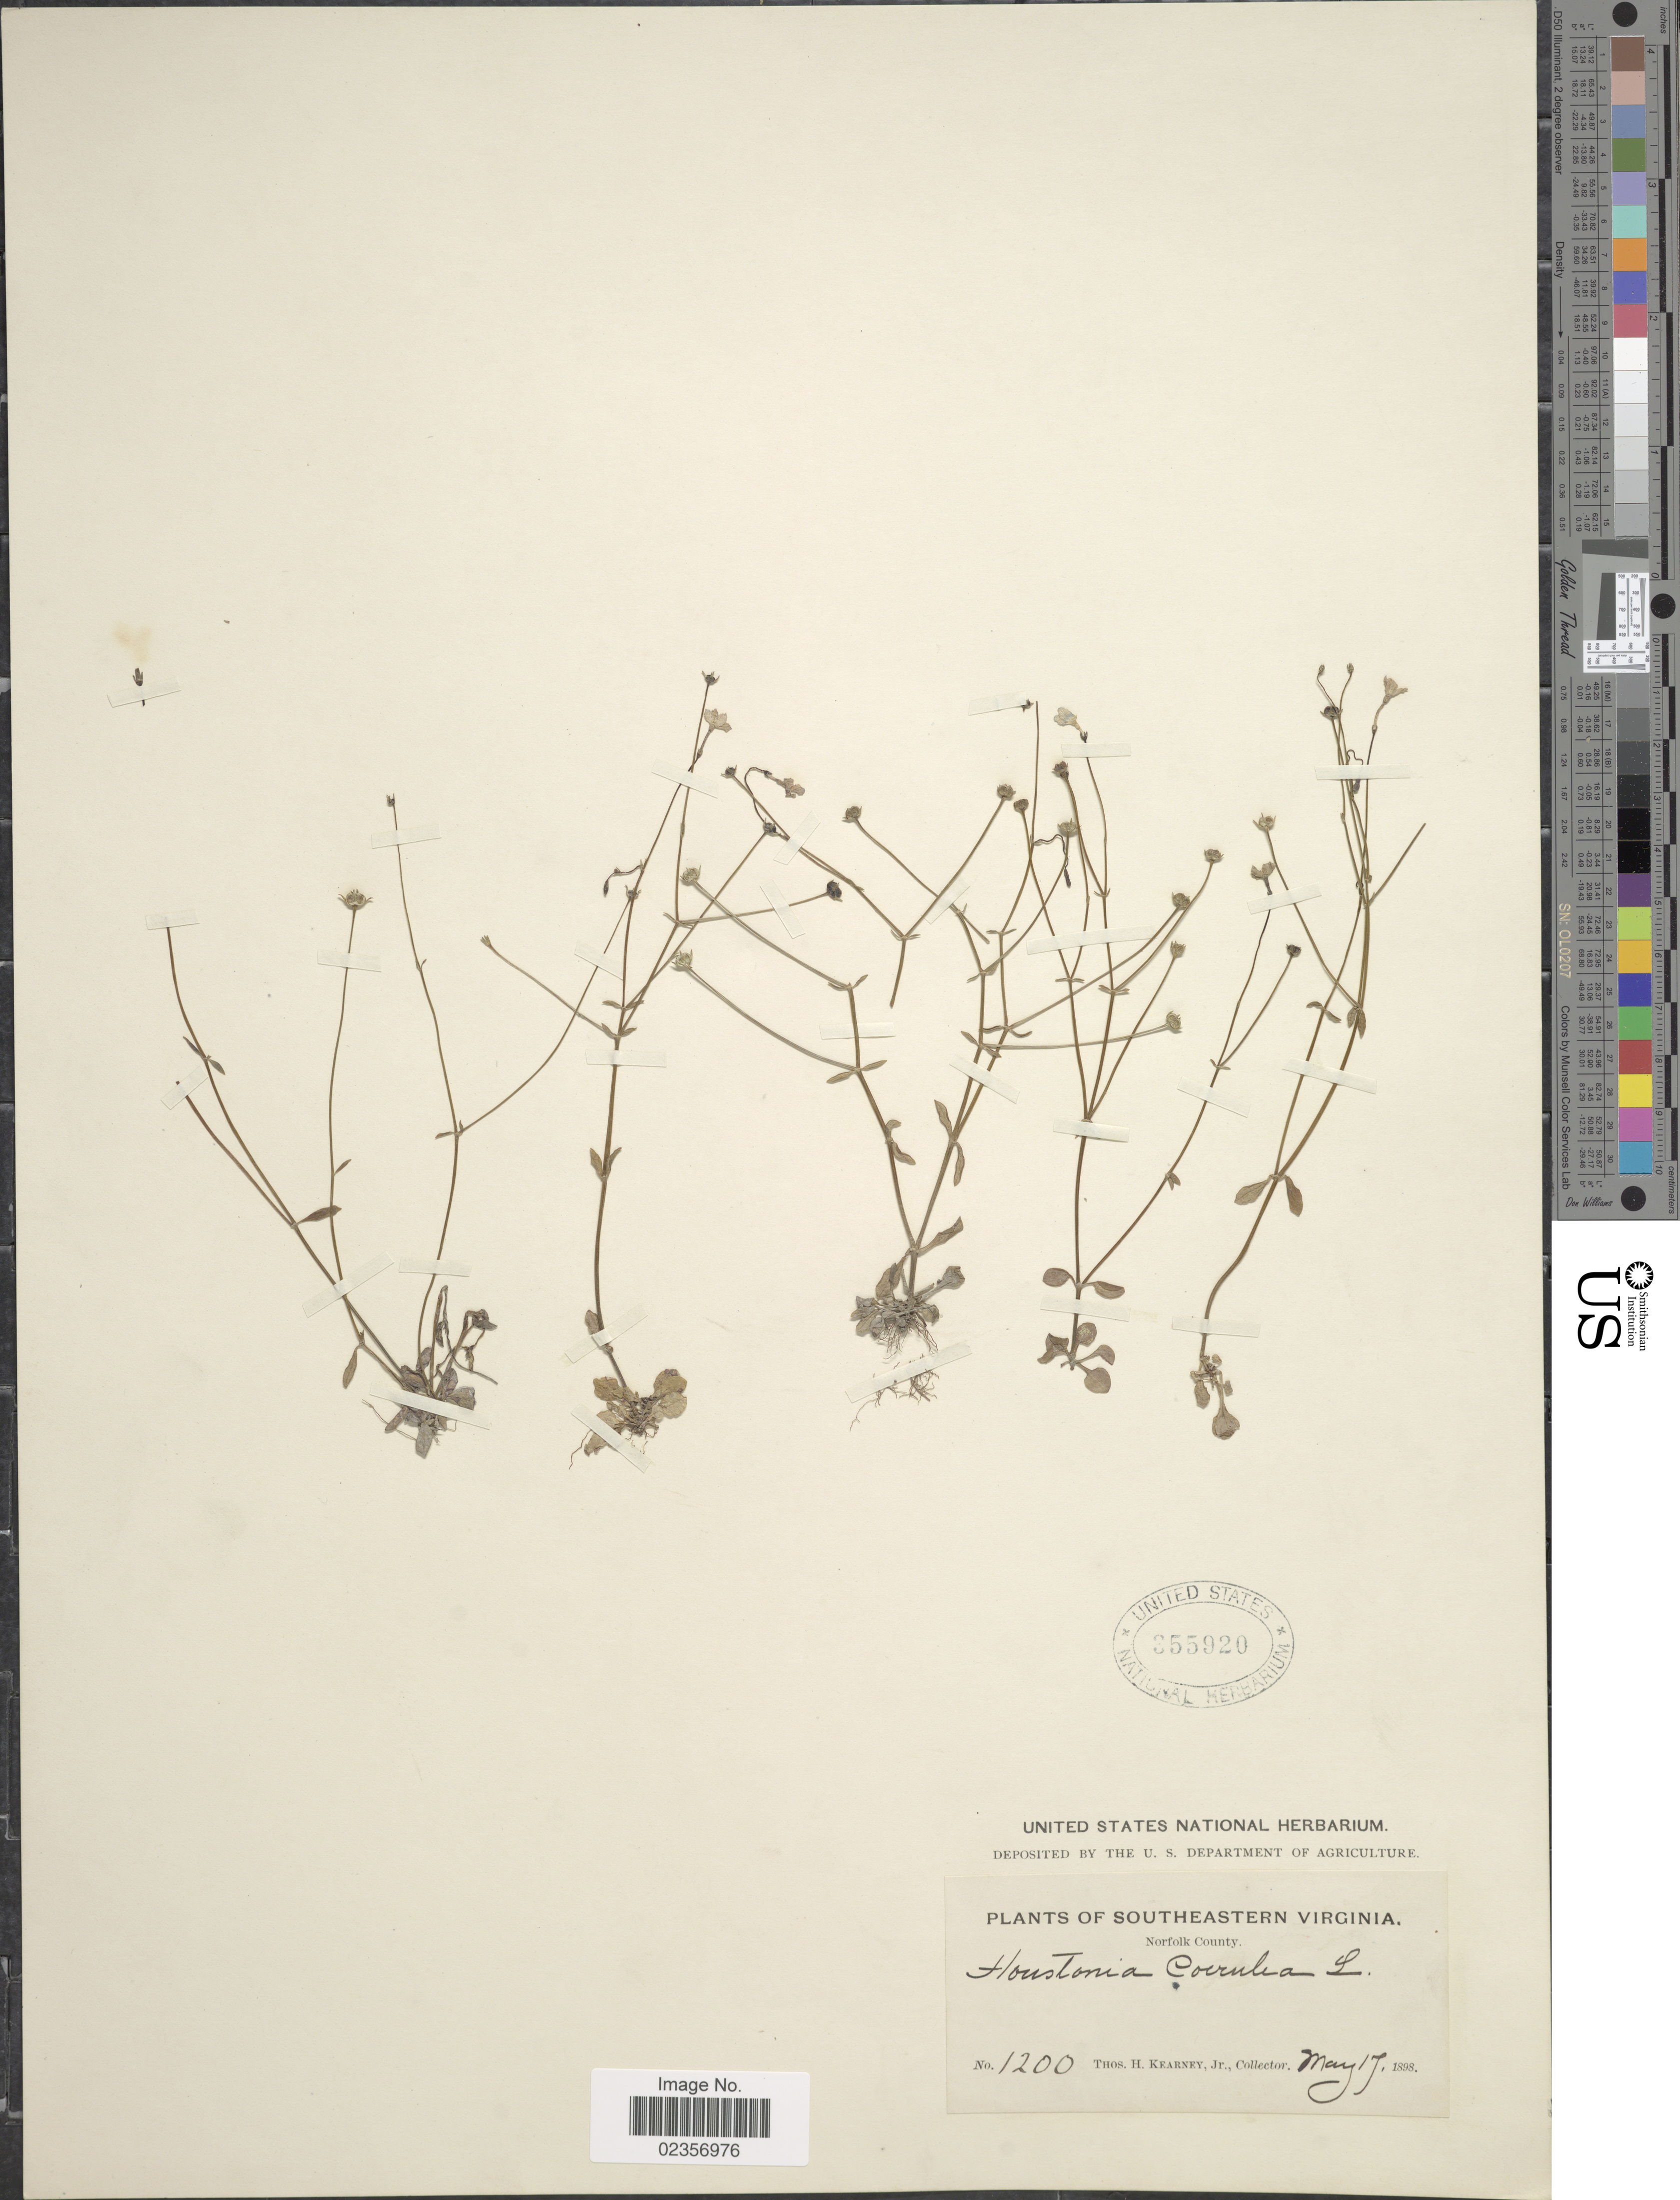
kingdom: Plantae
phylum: Tracheophyta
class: Magnoliopsida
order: Gentianales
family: Rubiaceae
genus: Houstonia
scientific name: Houstonia caerulea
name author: L.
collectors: T. H. Kearney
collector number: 1200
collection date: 1898-05-17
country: United States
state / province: Virginia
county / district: City of Norfolk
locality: Southeastern Virginia, Norfolk County.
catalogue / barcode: US 355920